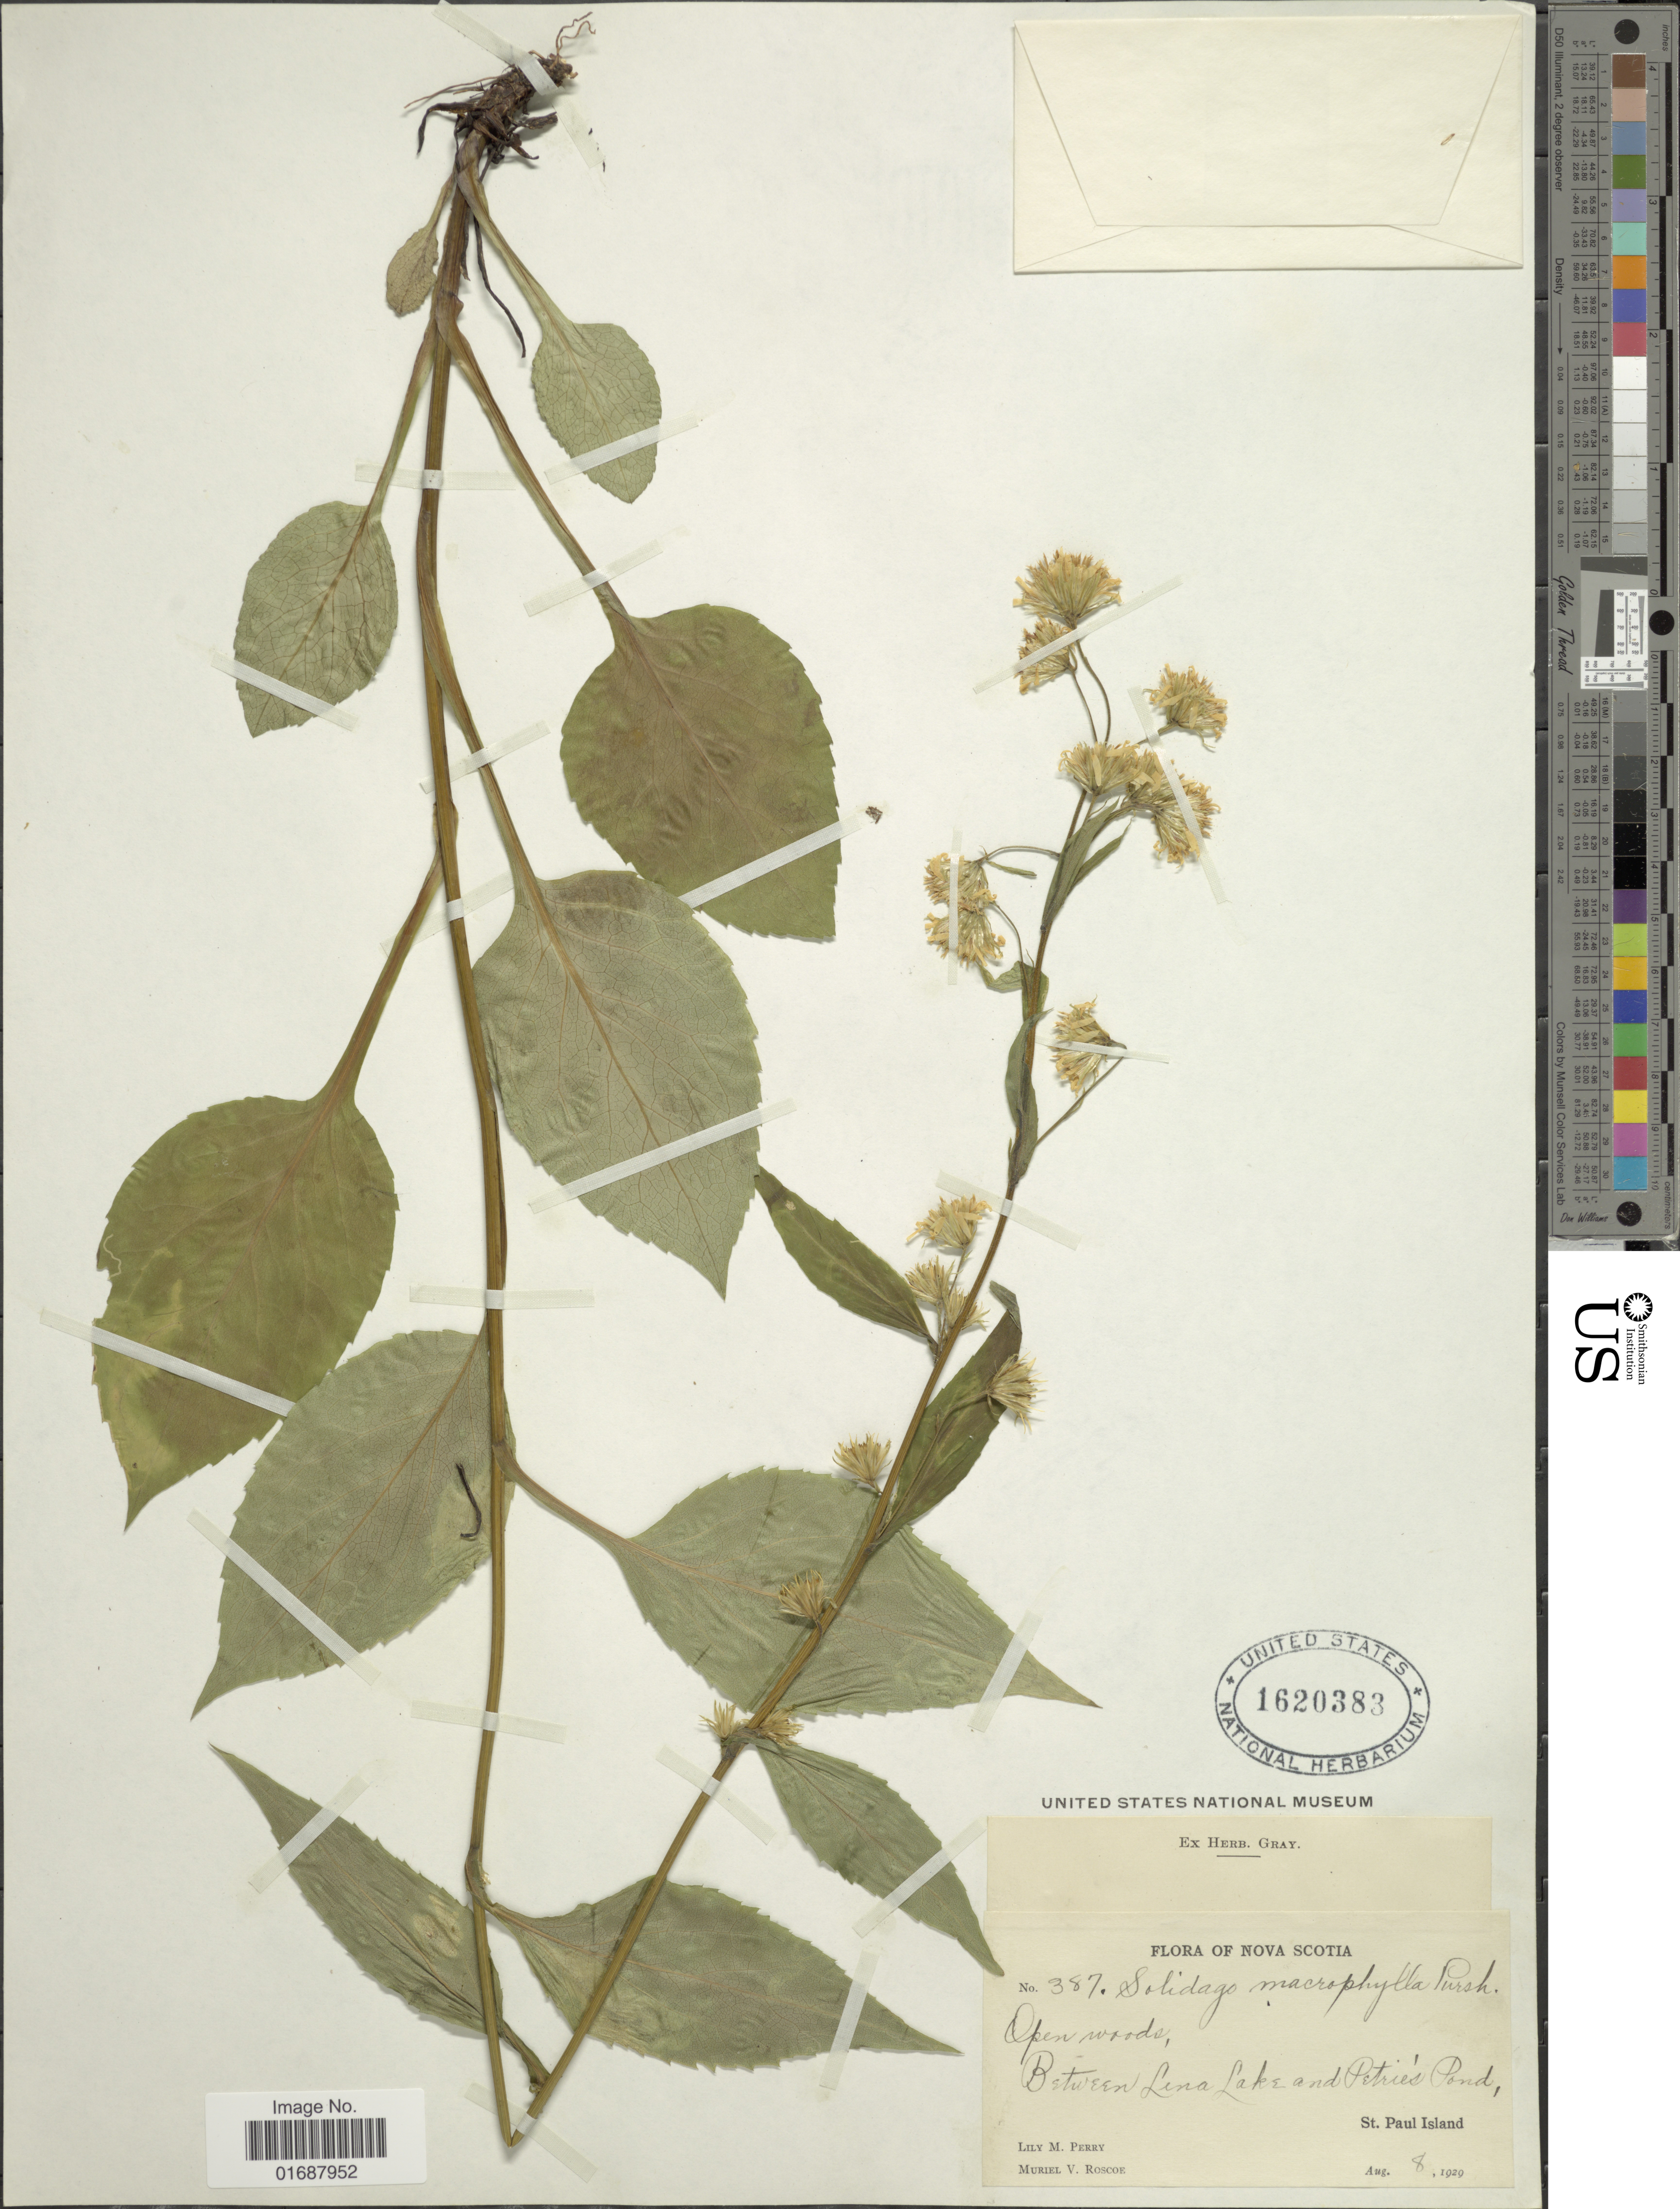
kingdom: Plantae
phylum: Tracheophyta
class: Magnoliopsida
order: Asterales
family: Asteraceae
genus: Solidago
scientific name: Solidago macrophylla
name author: Banks ex Pursh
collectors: L. M. Perry & M. Roscoe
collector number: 387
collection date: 1929-08-08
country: Canada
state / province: Nova Scotia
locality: Nova Scotia. Between Lena Lake and Petries Pond. St. Paul Island,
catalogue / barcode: US 1620383